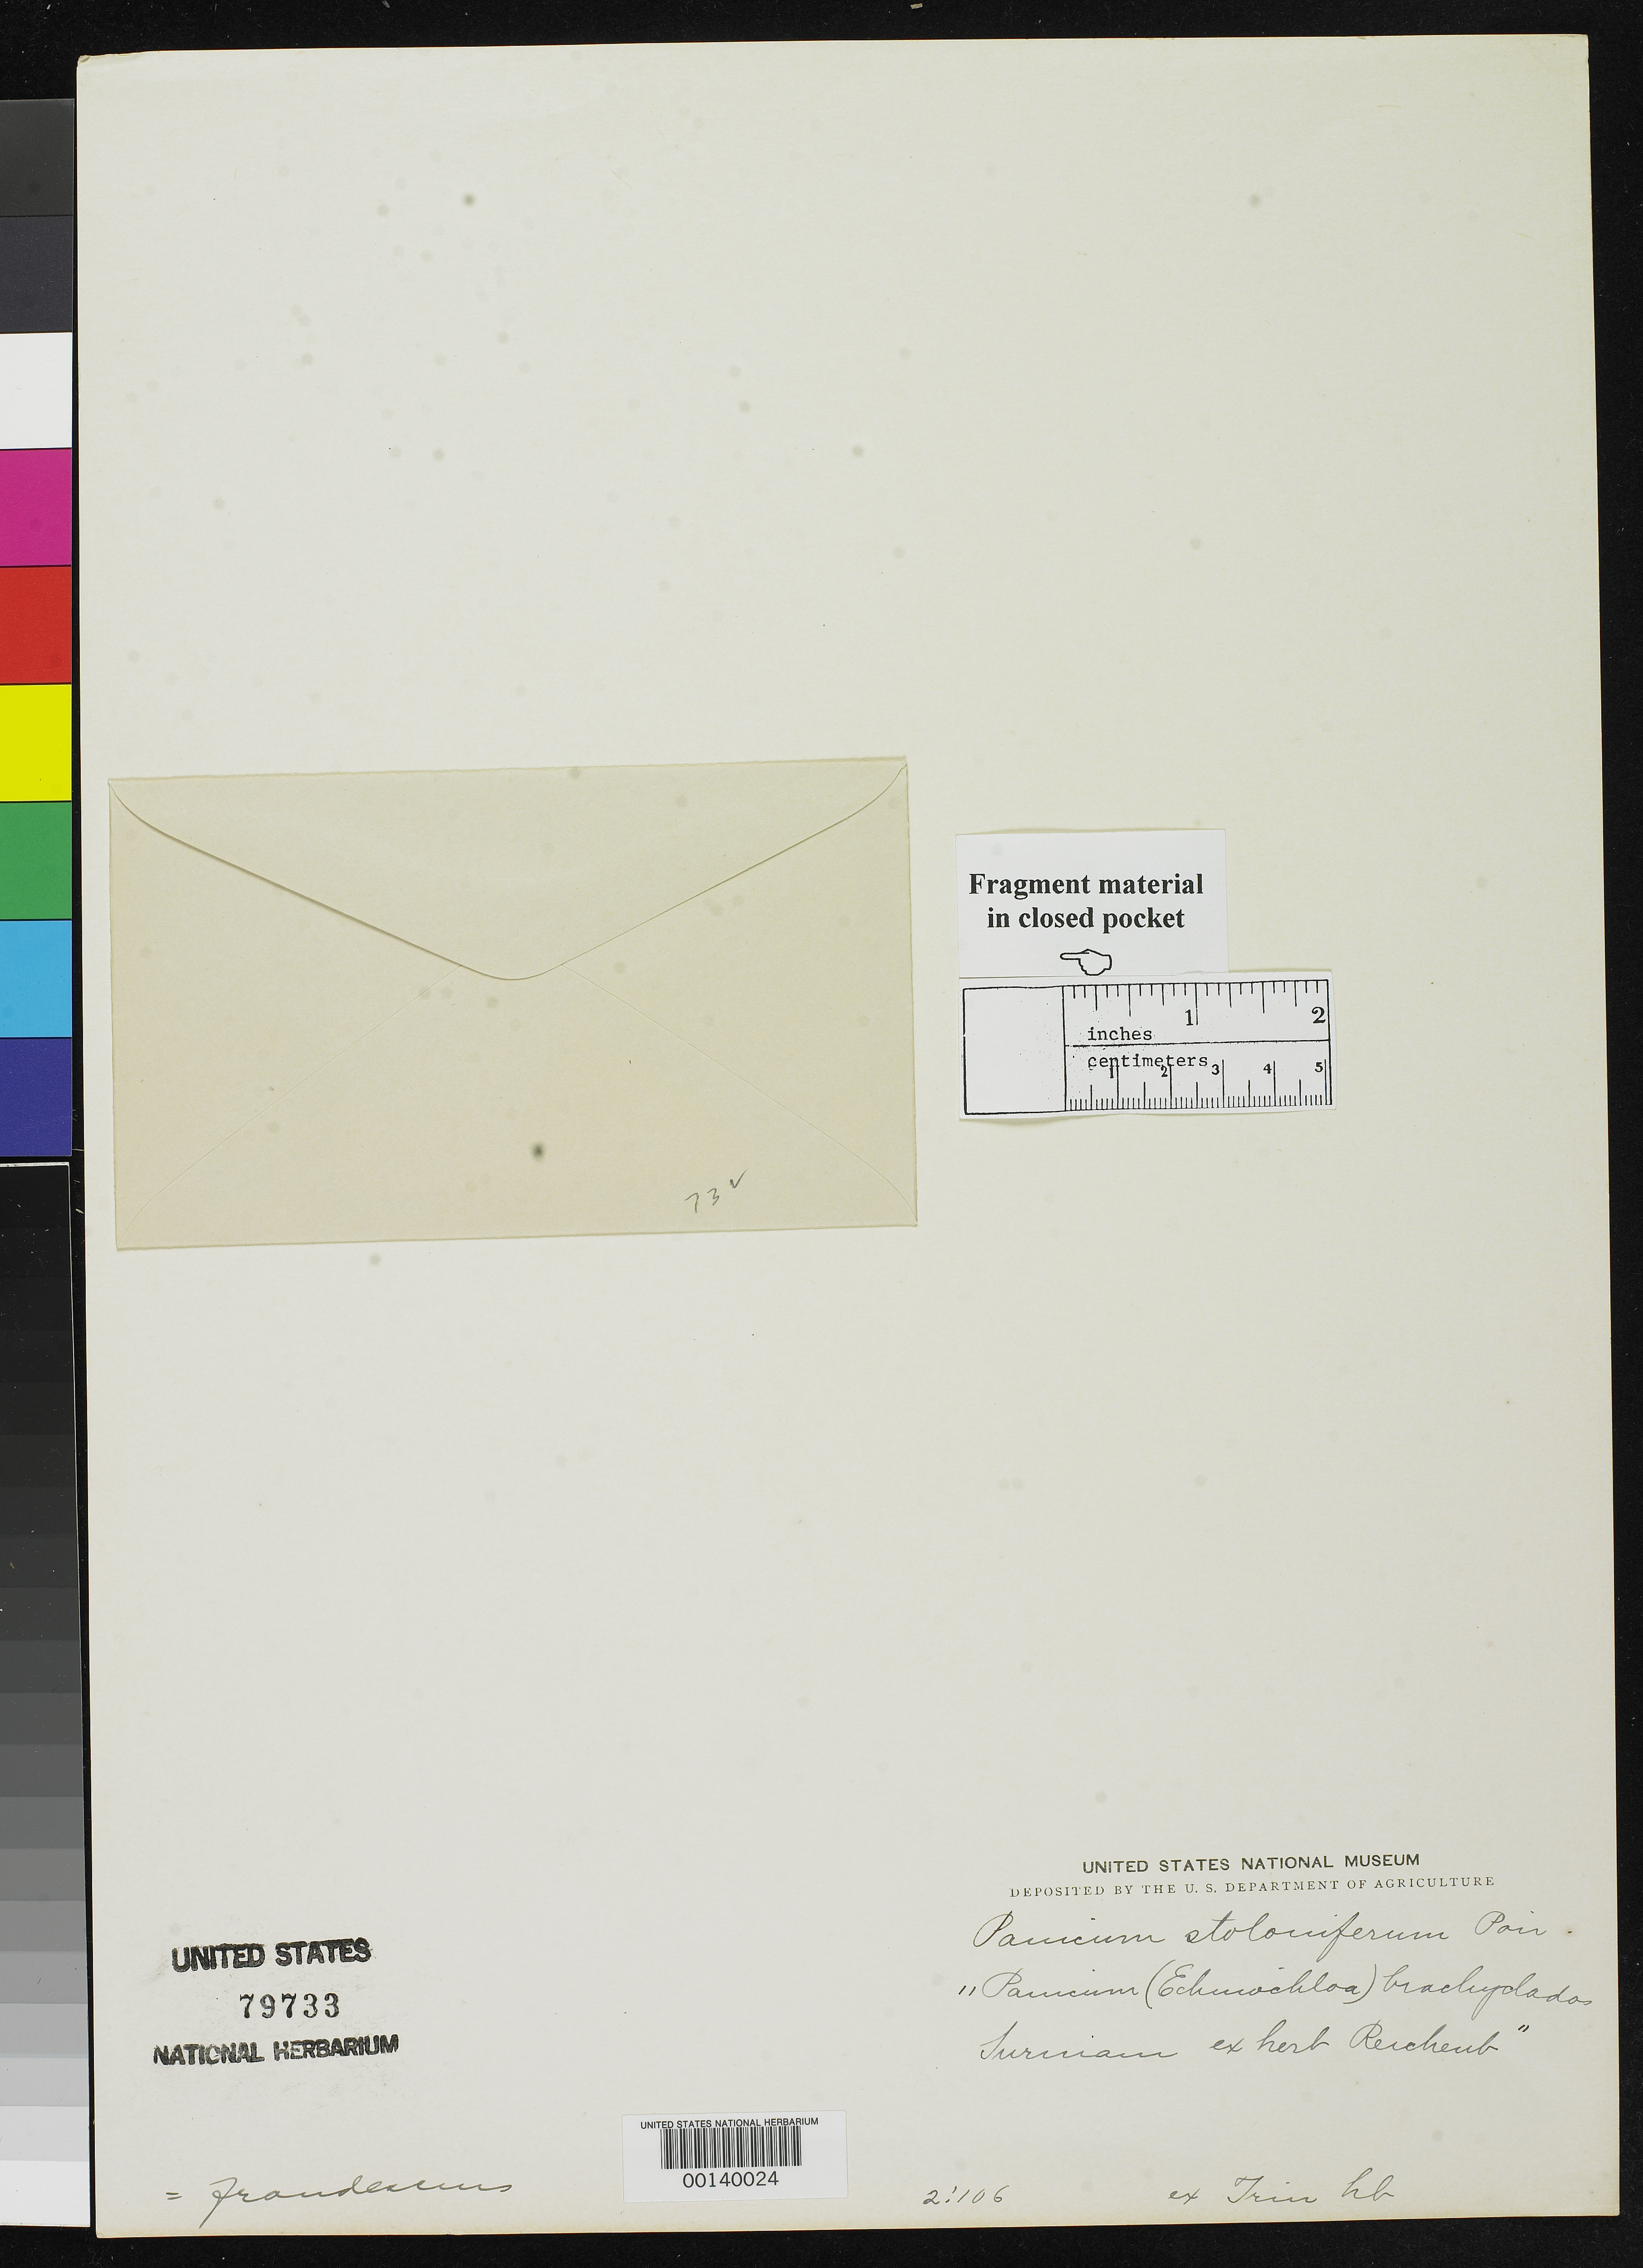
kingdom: Plantae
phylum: Tracheophyta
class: Liliopsida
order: Poales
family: Poaceae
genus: Panicum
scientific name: Panicum stoloniferum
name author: Poir. in Lam.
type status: Type Fragment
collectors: ex herb. Reichenbach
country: Suriname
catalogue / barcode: US 79733